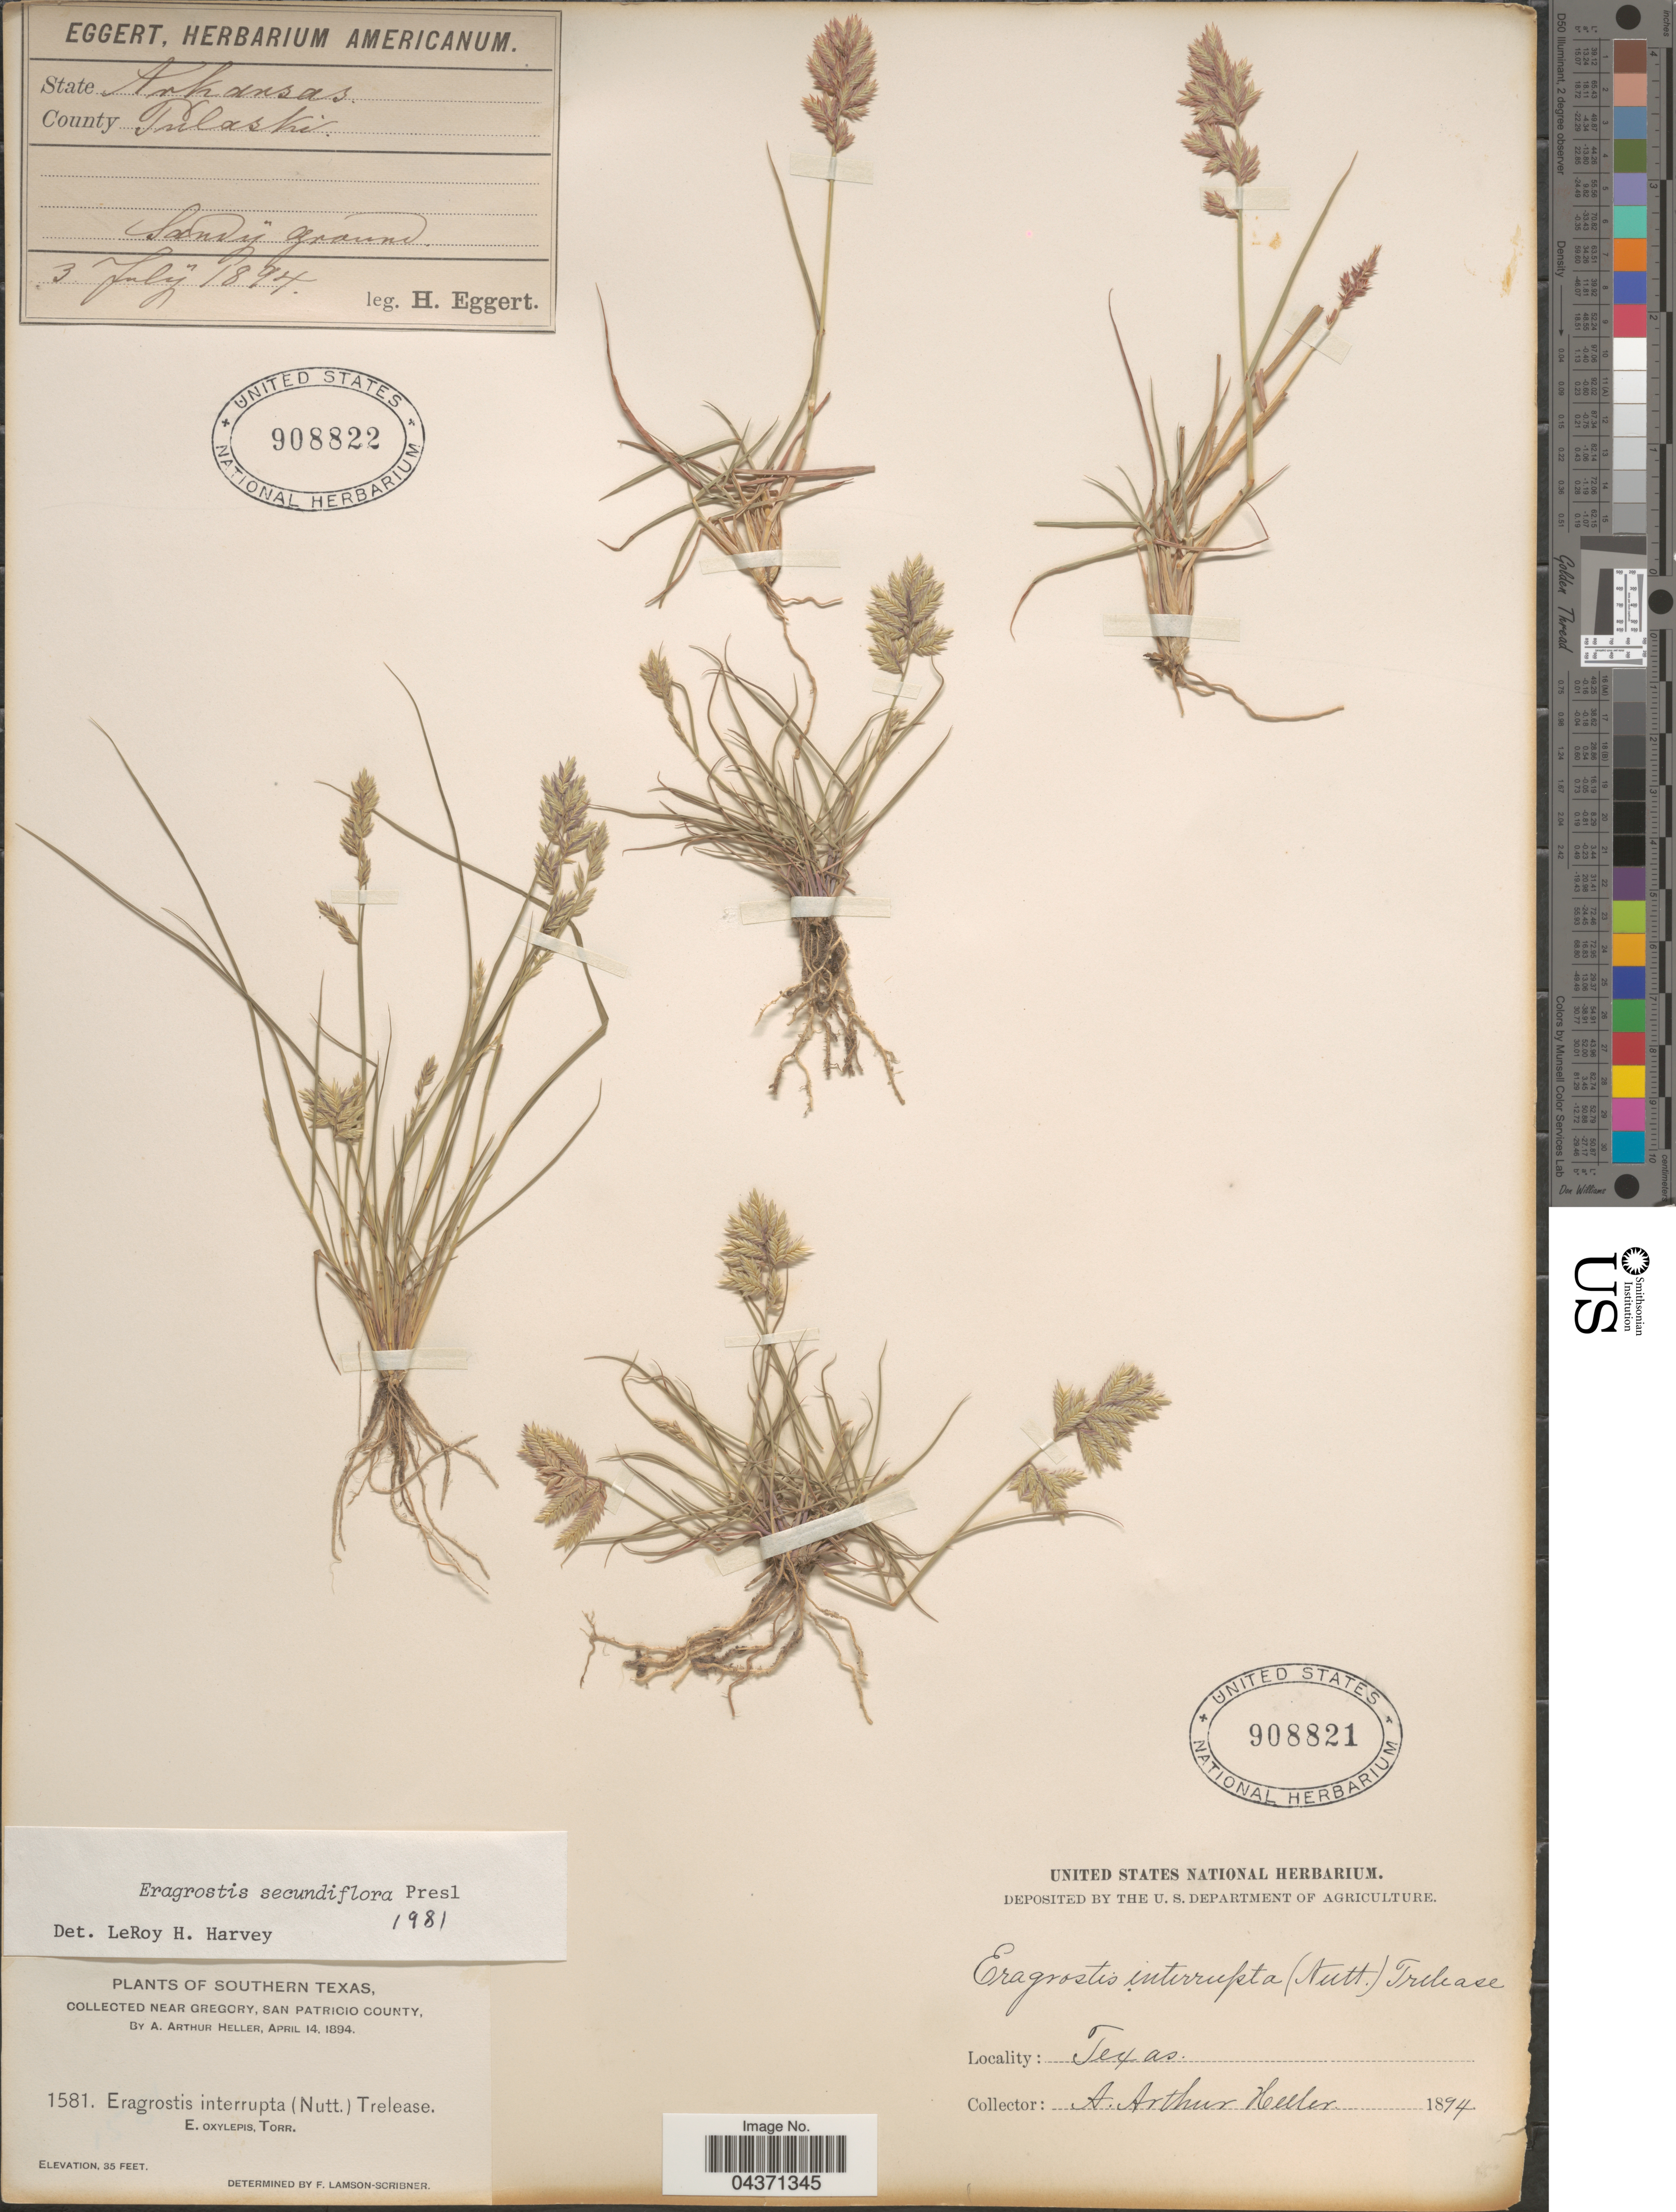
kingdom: Plantae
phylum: Tracheophyta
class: Liliopsida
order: Poales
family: Poaceae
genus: Eragrostis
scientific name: Eragrostis secundiflora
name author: J. Presl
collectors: H. Eggert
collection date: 1894-07-03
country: United States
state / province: Arkansas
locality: County Pulaski.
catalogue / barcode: US 908822